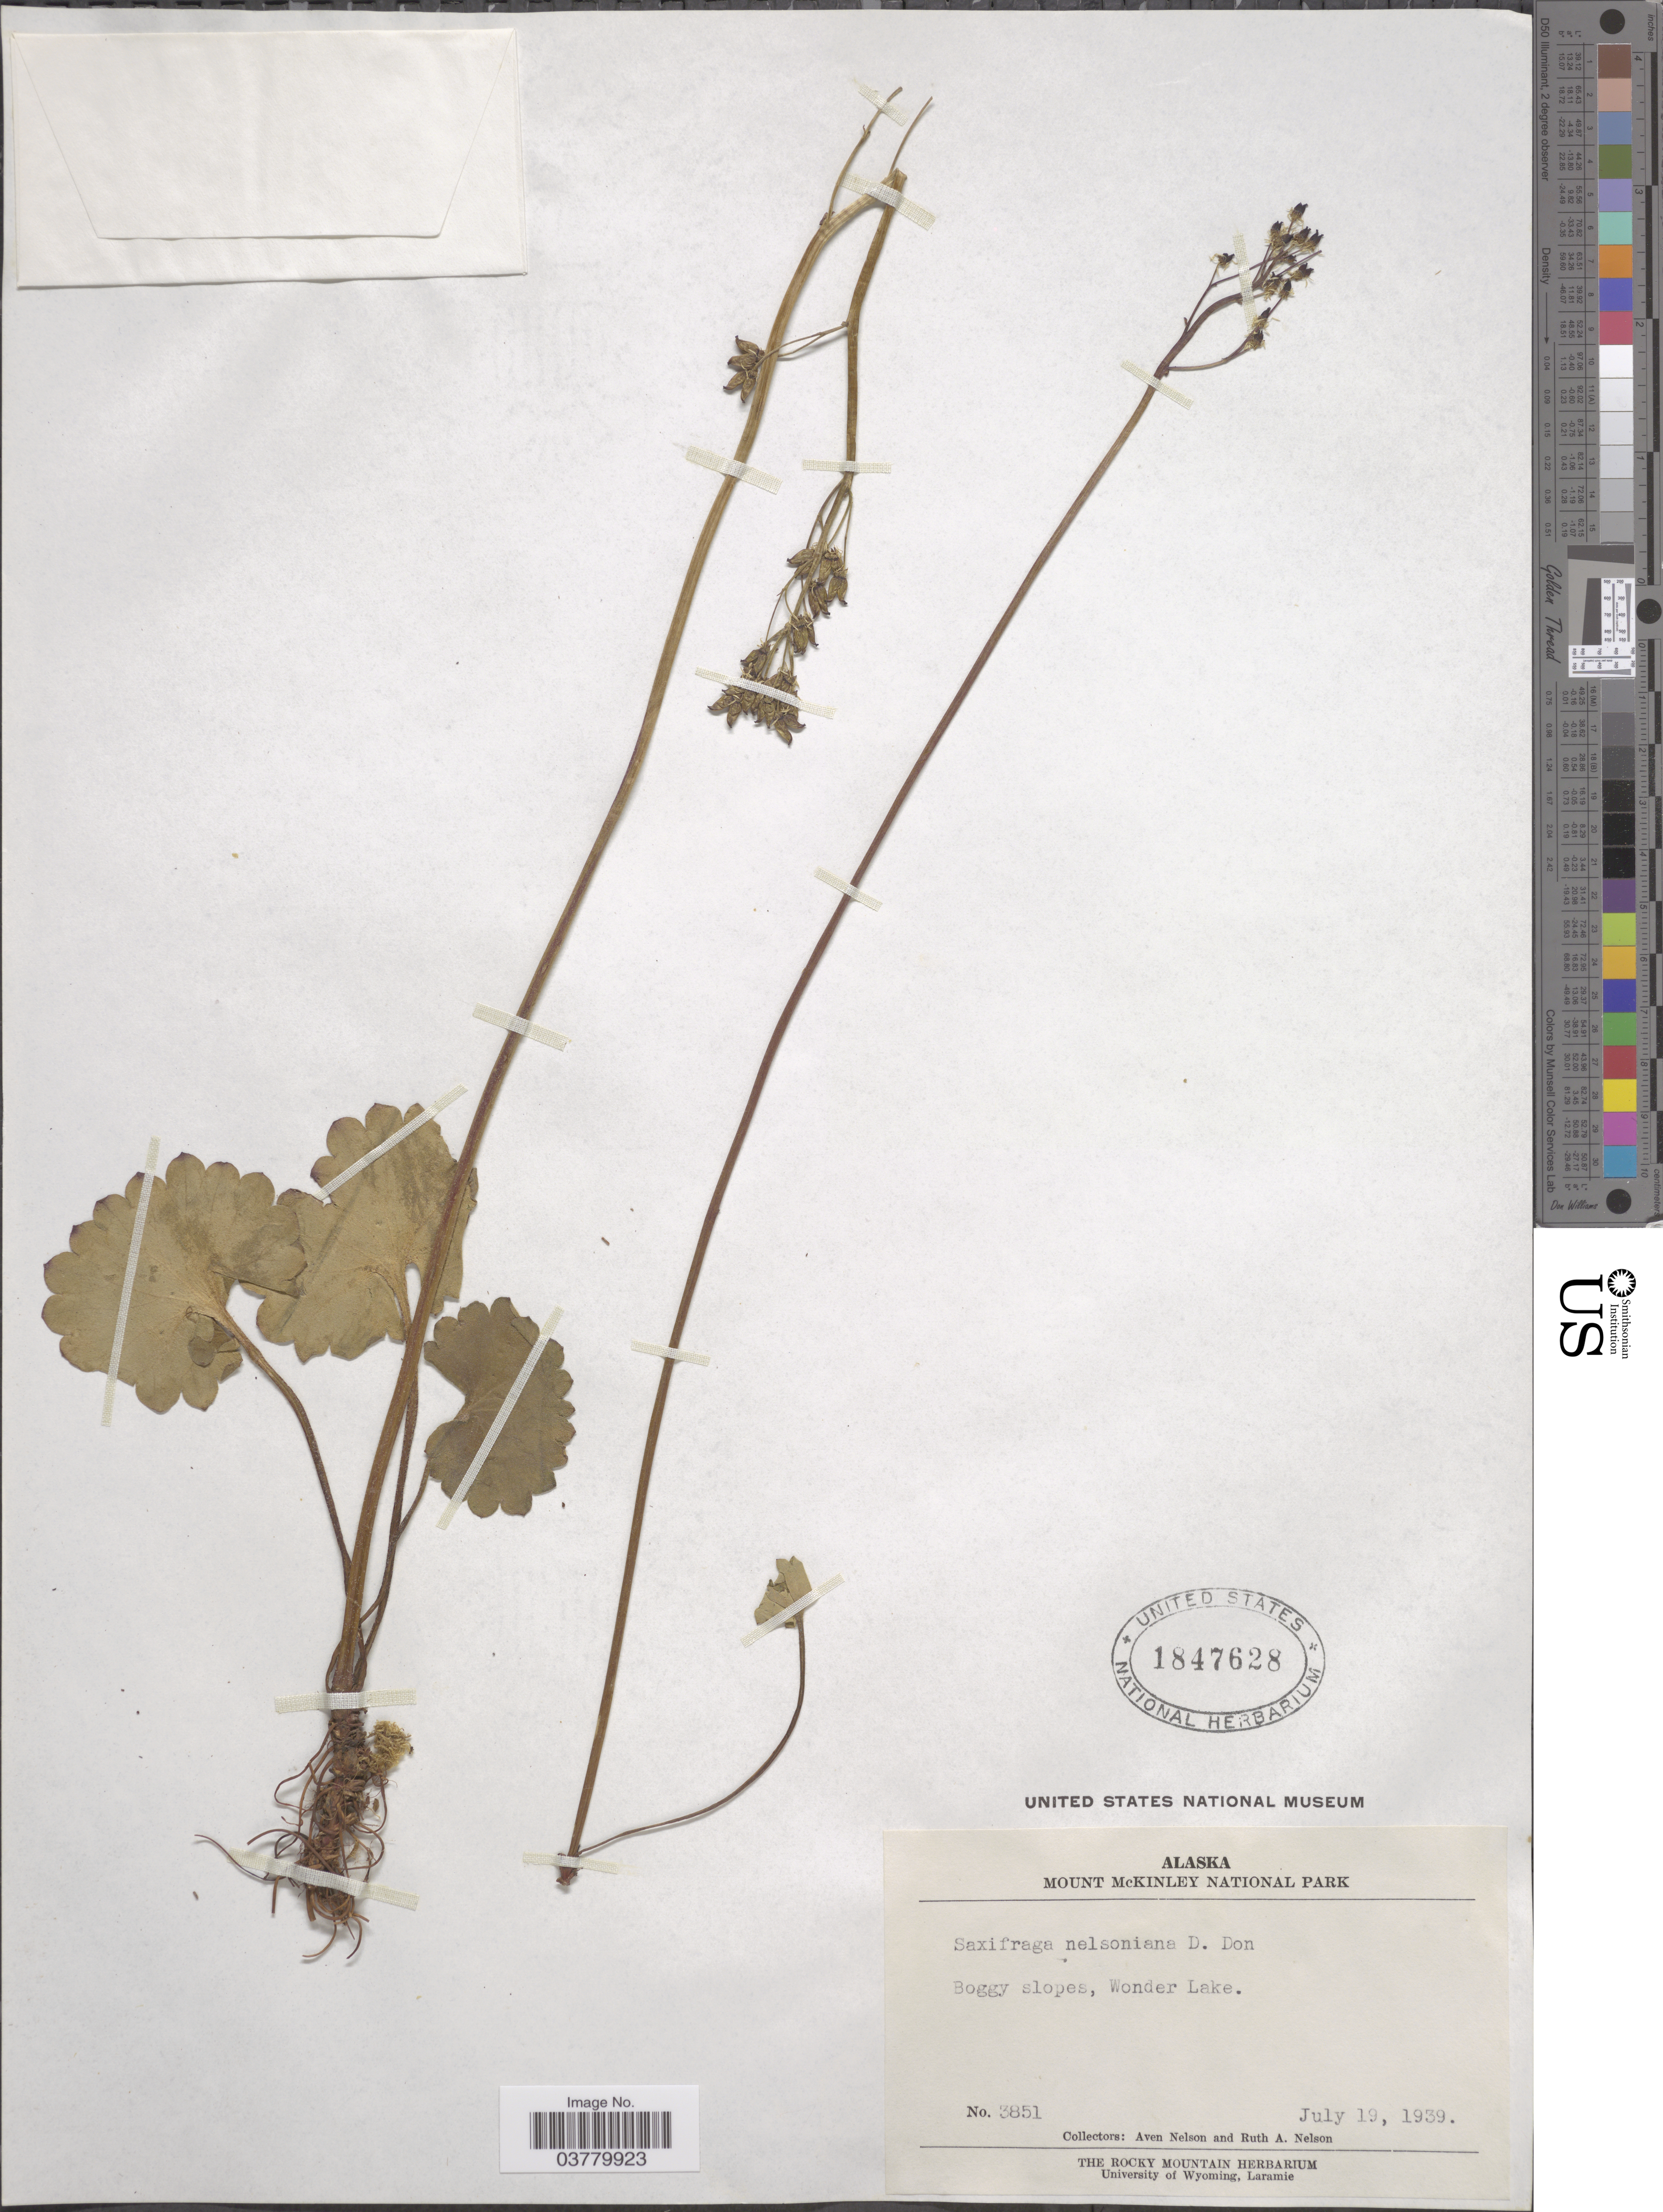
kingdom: Plantae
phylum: Tracheophyta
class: Magnoliopsida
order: Saxifragales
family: Saxifragaceae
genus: Micranthes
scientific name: Micranthes nelsoniana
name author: (D. Don) Small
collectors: A. Nelson & R. A. Nelson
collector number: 1851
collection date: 1939-07-19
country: United States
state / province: Alaska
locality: Mount McKinley National Park. Boggy slopes, Wonder Lake.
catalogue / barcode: US 1847628